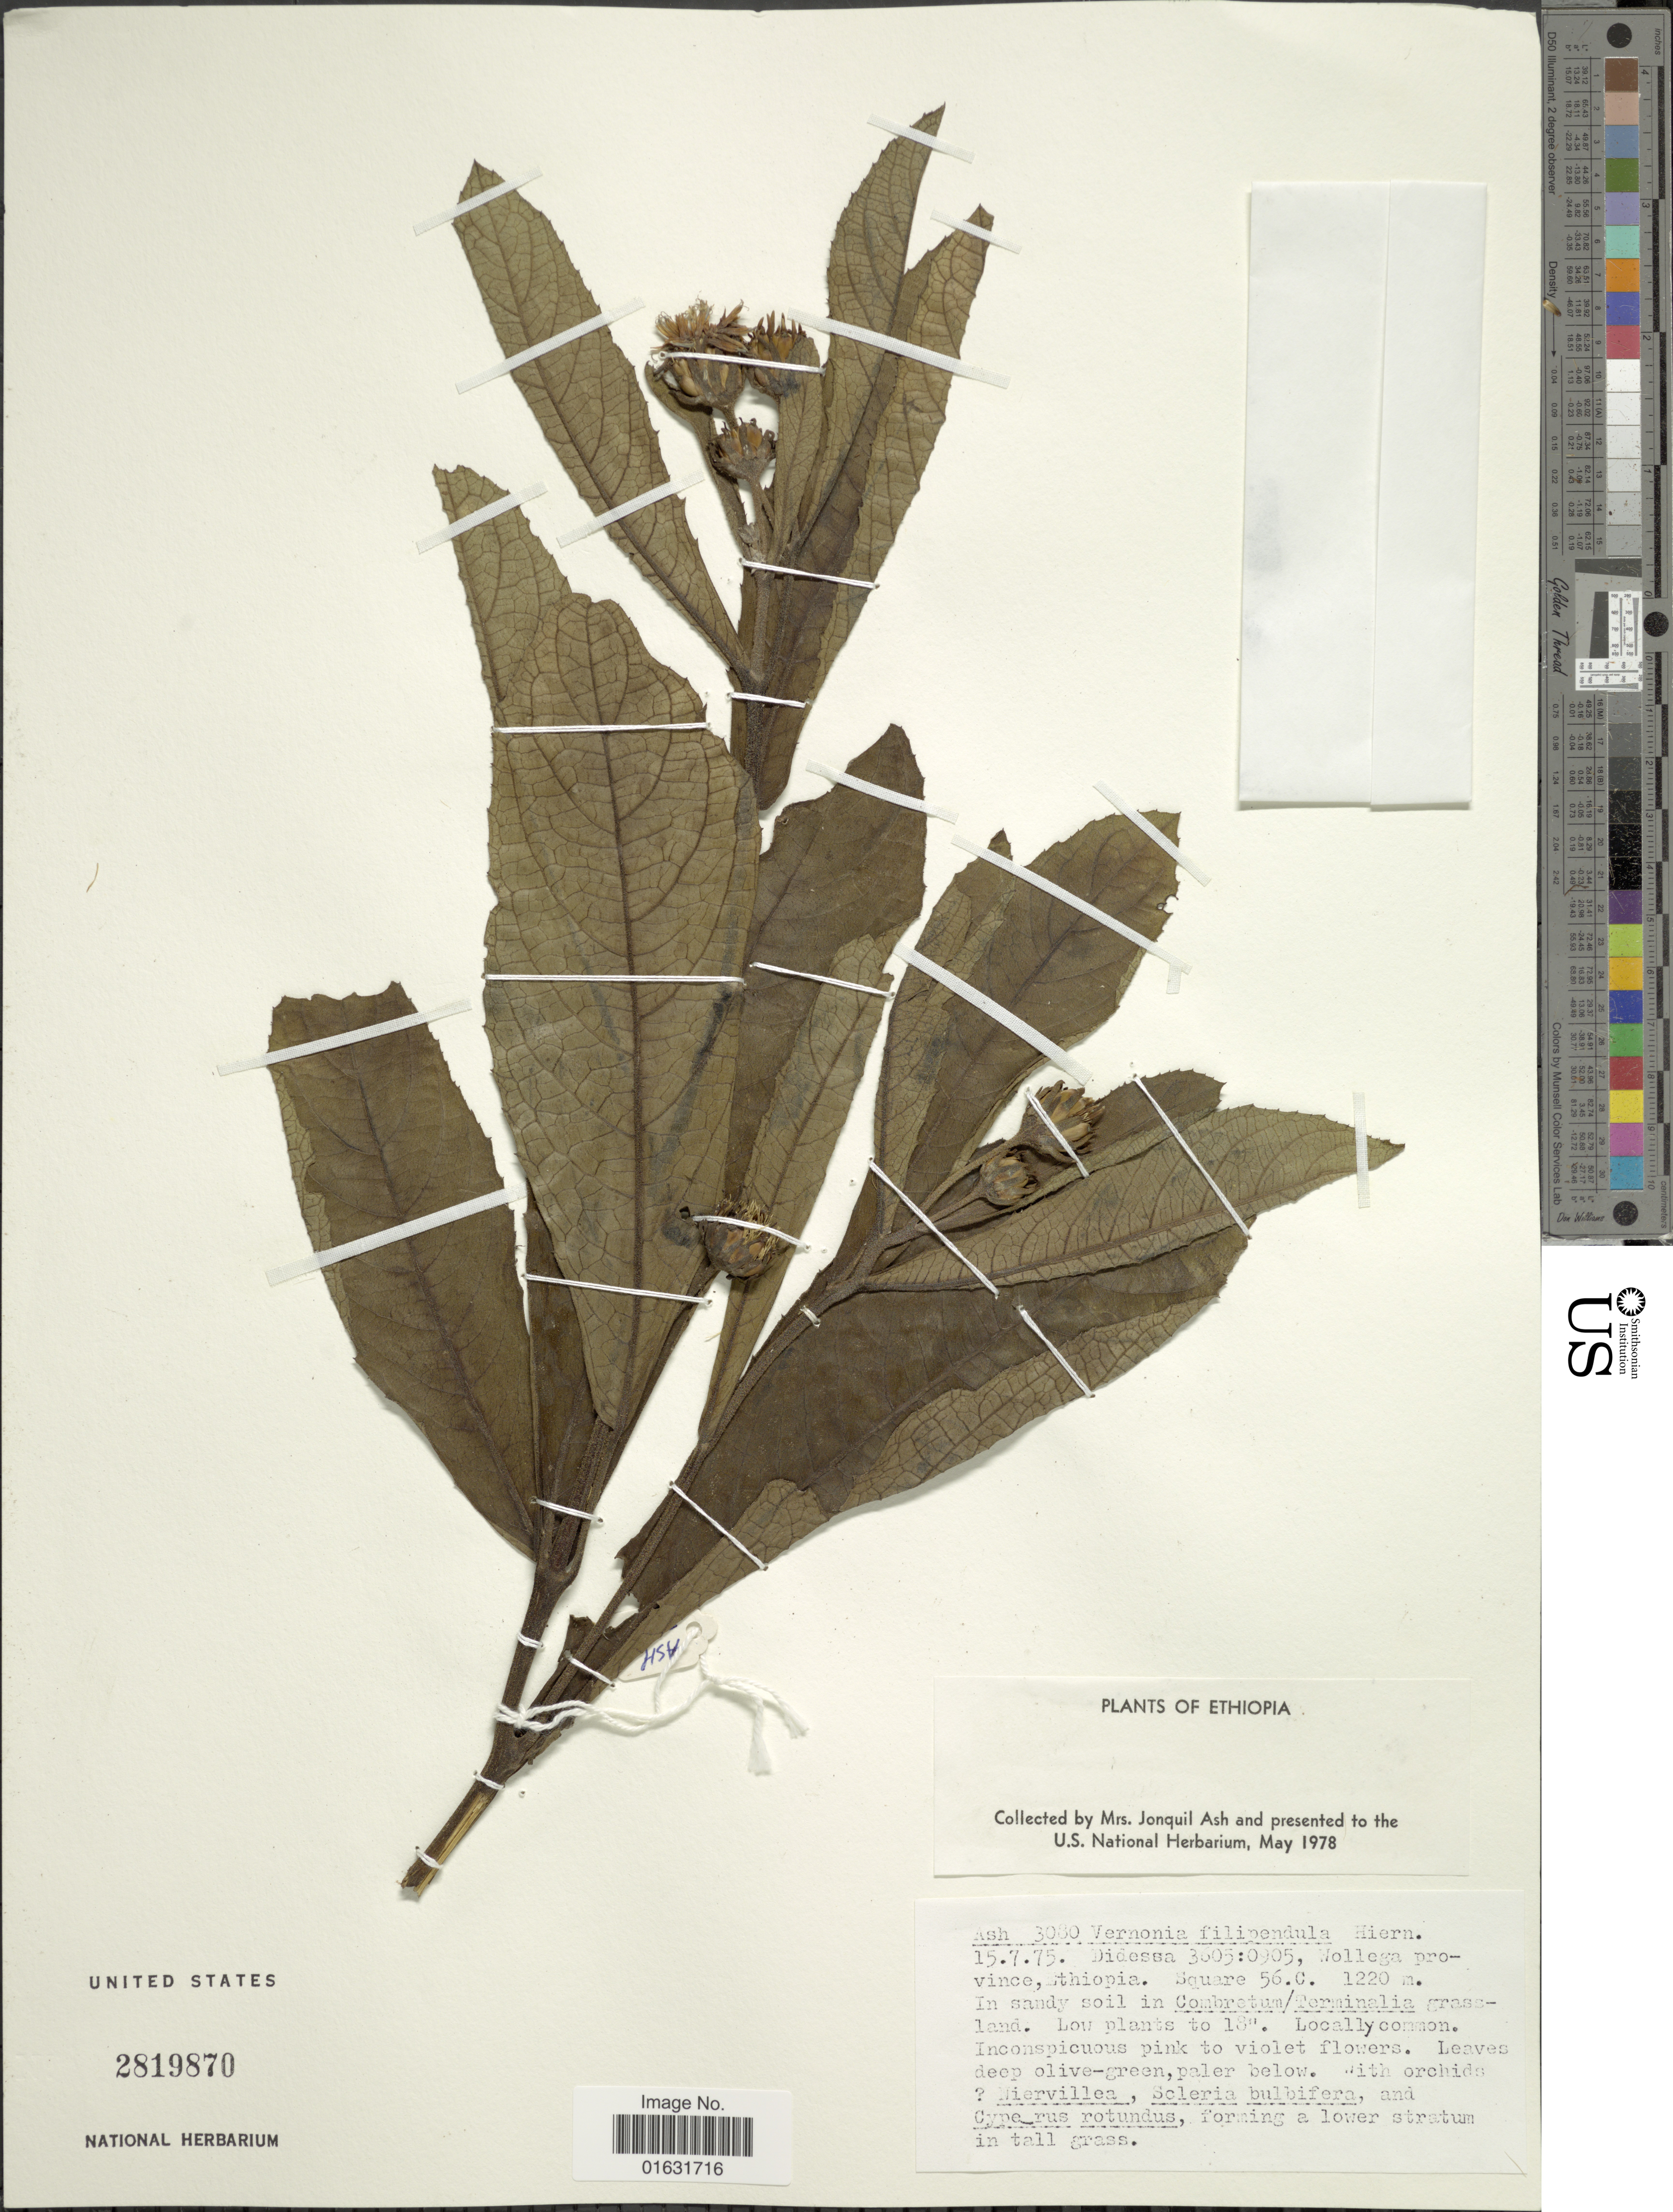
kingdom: Plantae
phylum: Tracheophyta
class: Magnoliopsida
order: Asterales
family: Asteraceae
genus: Baccharoides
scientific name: Baccharoides filipendula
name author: (Hiern) Isawumi et al.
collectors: J. Ash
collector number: ASH 3080*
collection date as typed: Transcribed d/m/y: 15/7/75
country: Ethiopia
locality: Didessa 3605:0905, Wollega province, Square 56 C.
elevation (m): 1220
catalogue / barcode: US 2819870